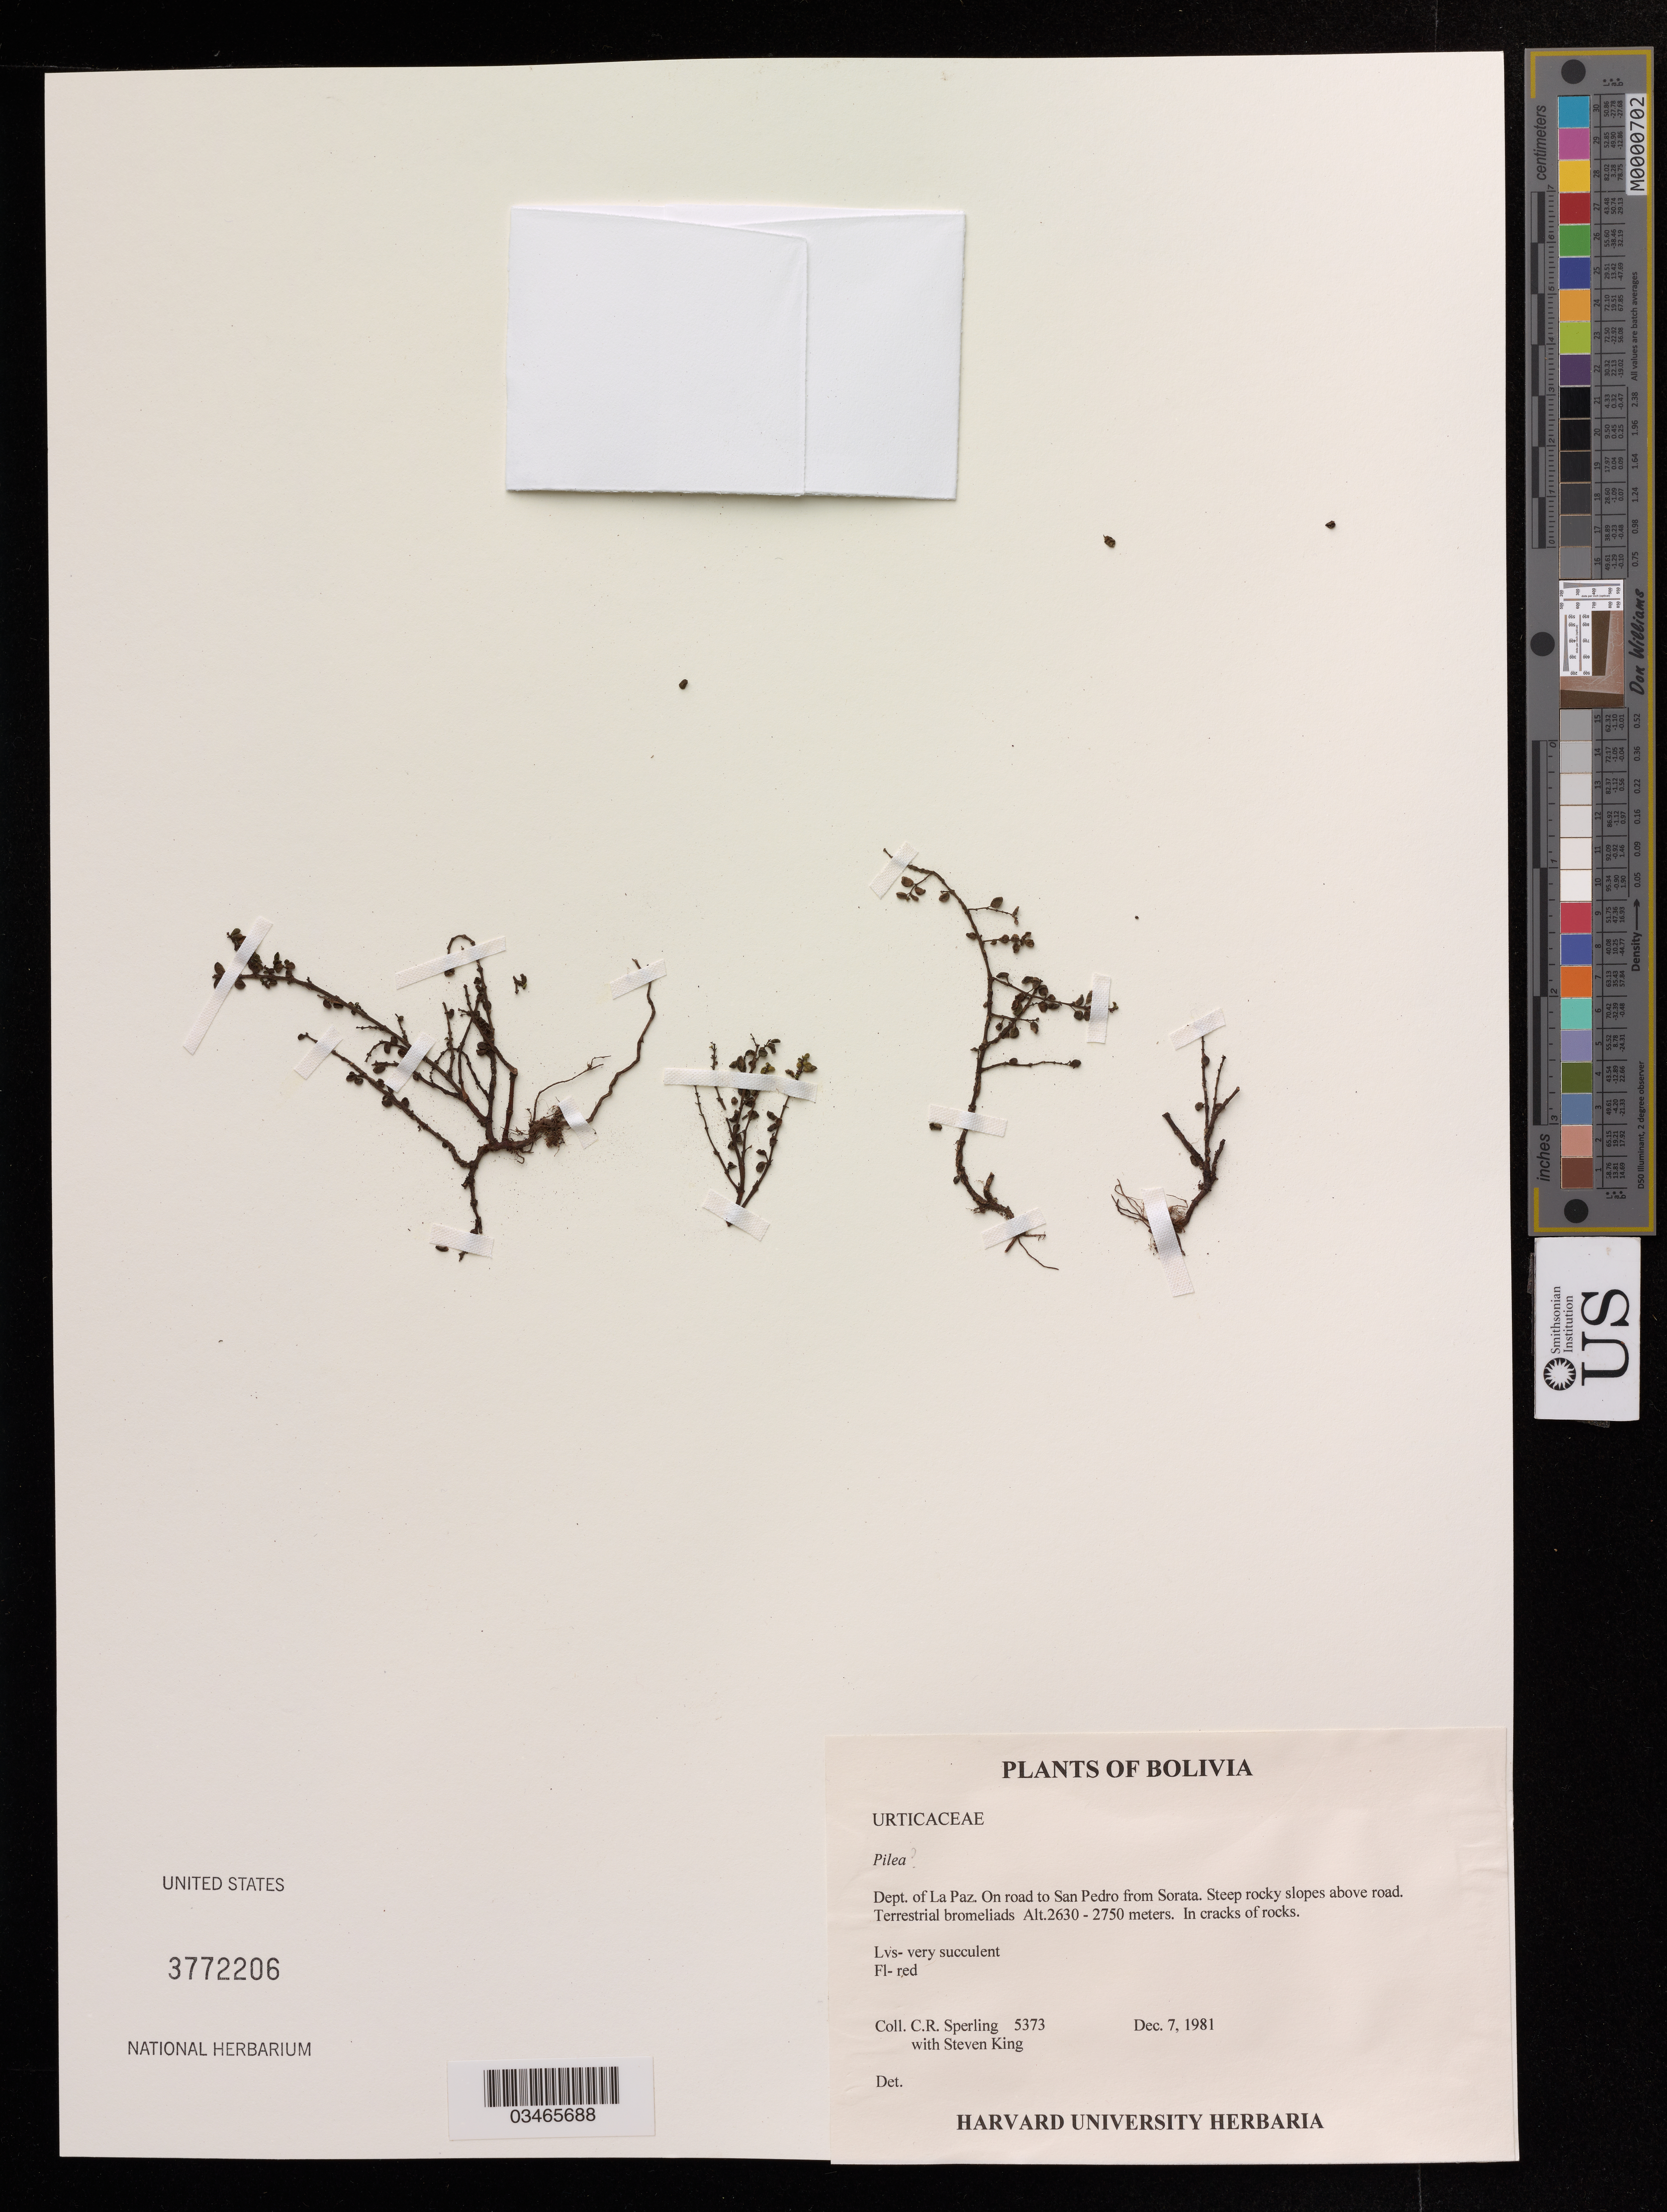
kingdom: Plantae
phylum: Tracheophyta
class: Magnoliopsida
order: Rosales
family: Urticaceae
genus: Pilea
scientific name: Pilea sp.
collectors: C. R. Sperling & S. King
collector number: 5373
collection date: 1981-12-07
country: Bolivia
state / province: La Paz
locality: Dept. of La Paz. On road to San Pedro from Sorata.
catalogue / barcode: US 3772206